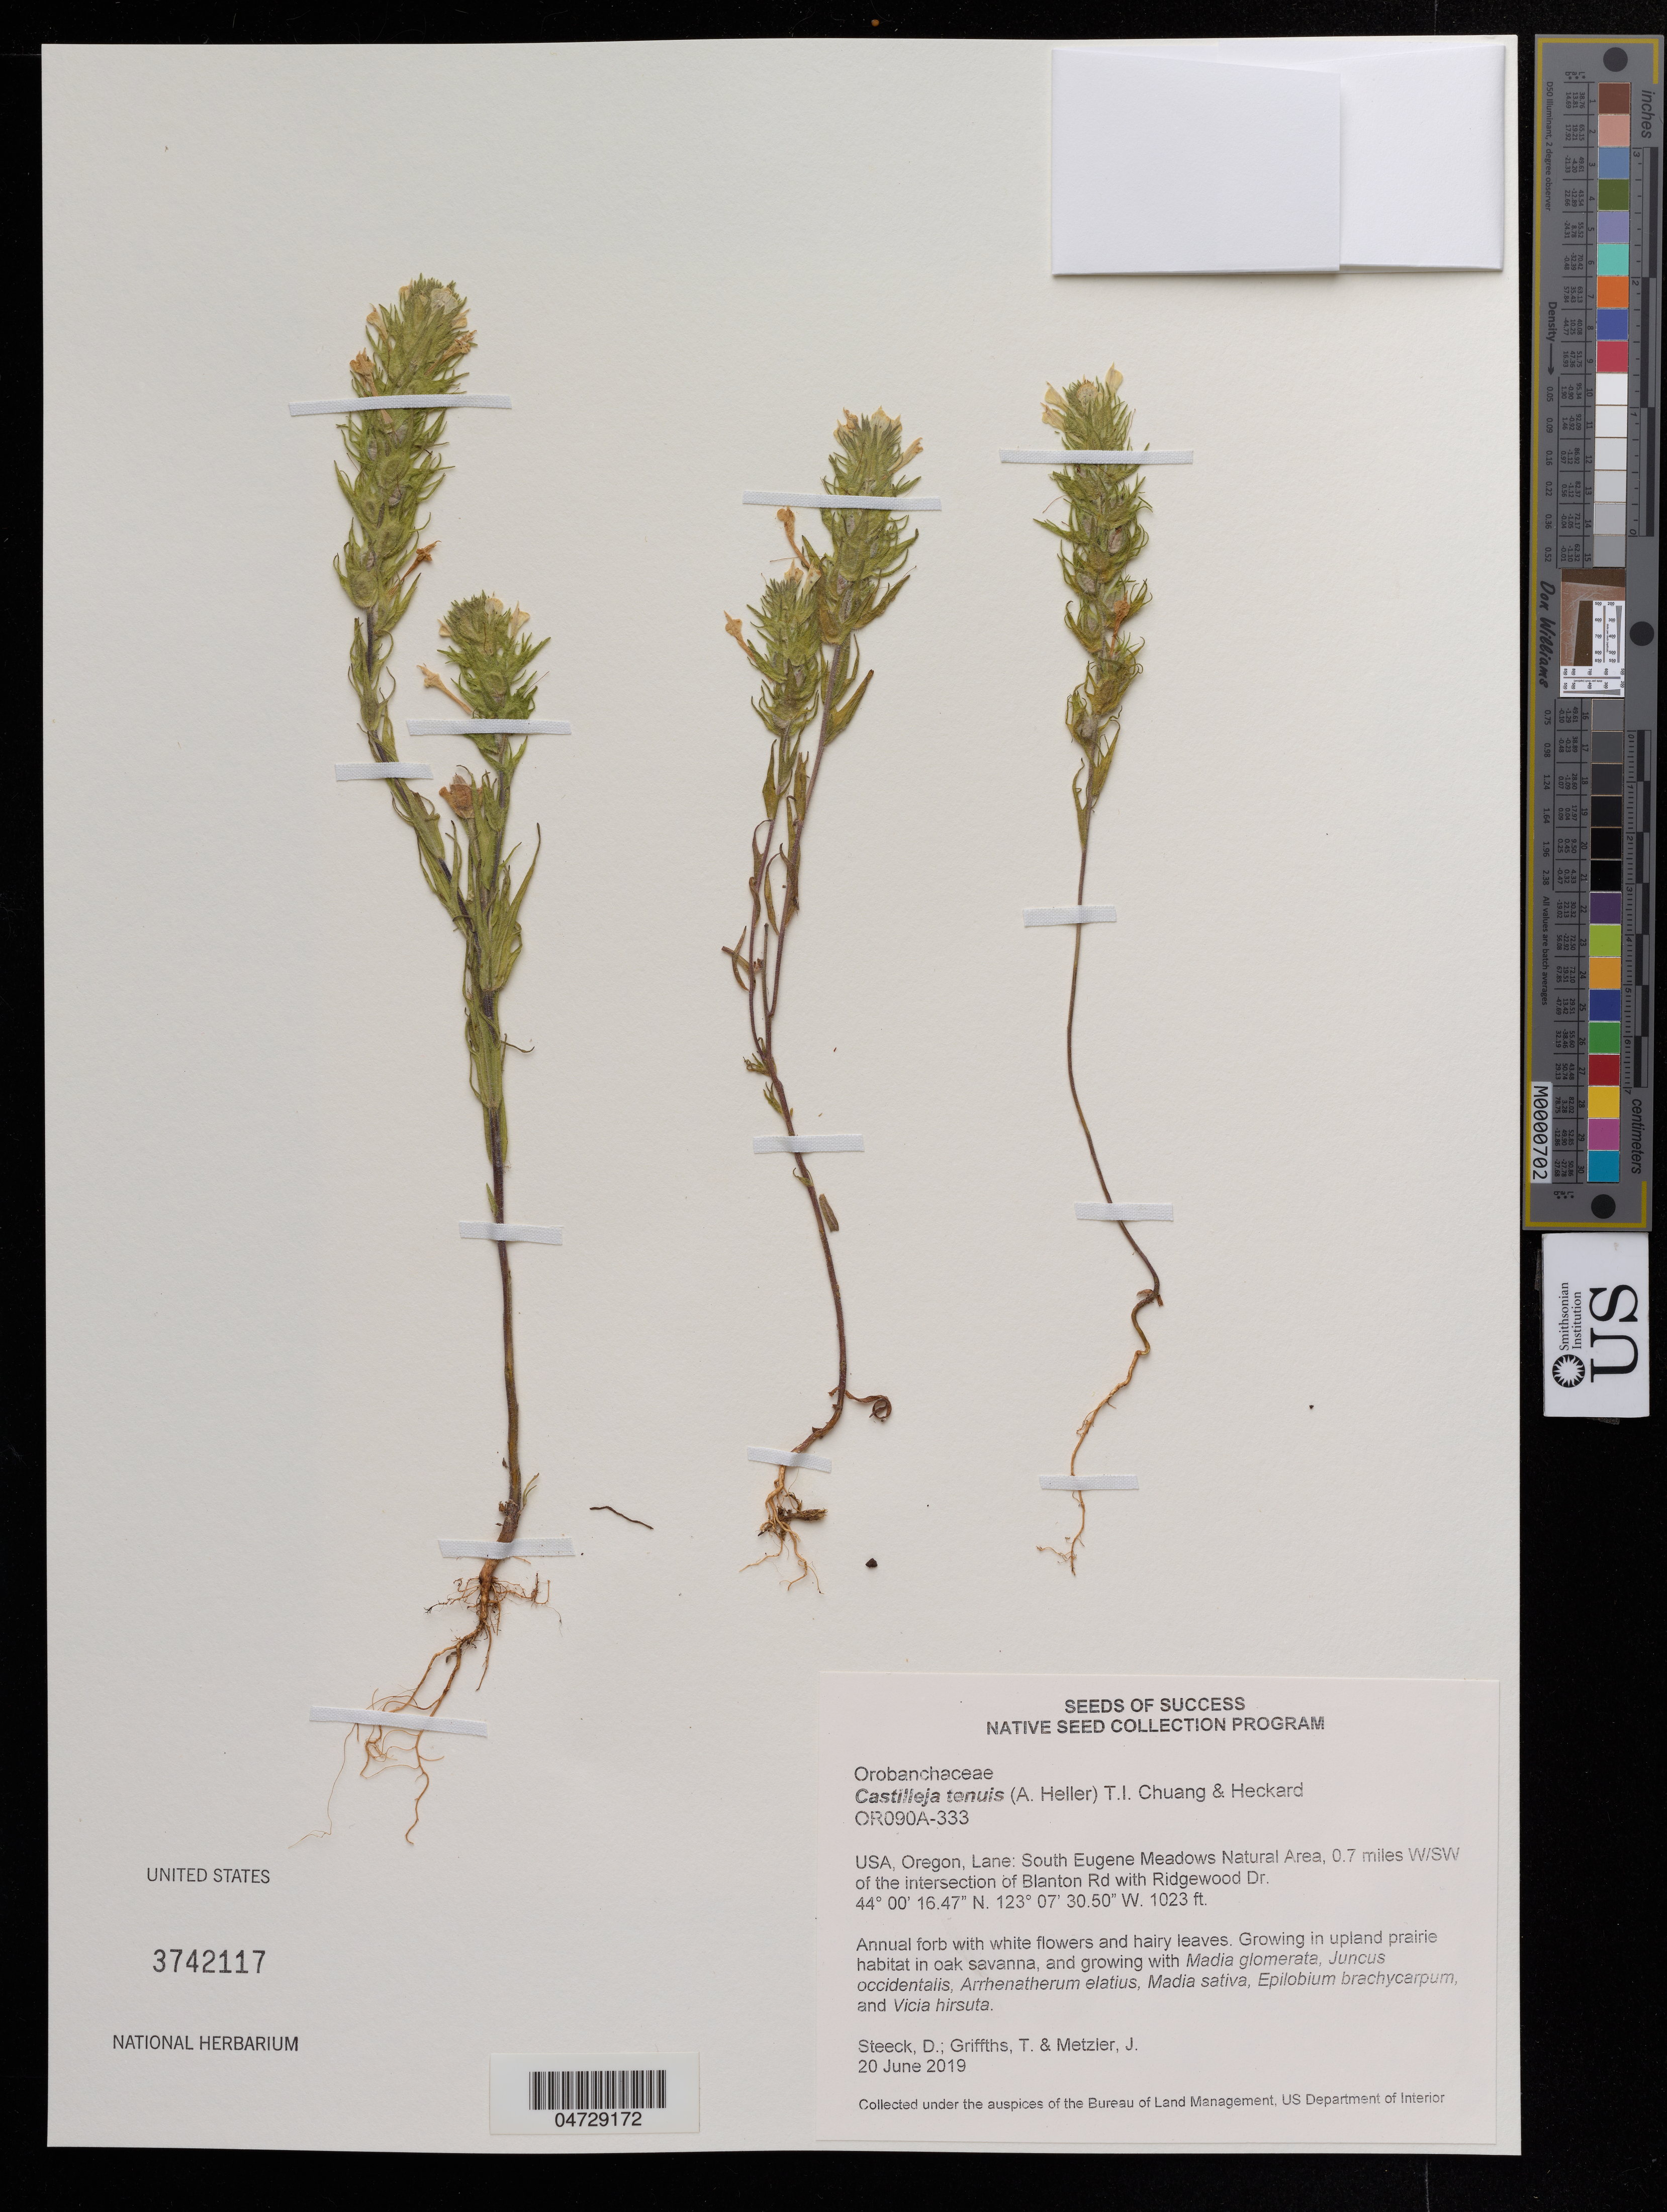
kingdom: Plantae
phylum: Tracheophyta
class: Magnoliopsida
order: Lamiales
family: Orobanchaceae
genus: Castilleja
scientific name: Castilleja tenuis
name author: (A. Heller) T.I. Chuang & Heckard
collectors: D. Steeck, T. Griffith & J. Metzler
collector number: OR090A-33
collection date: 2019-06-20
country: United States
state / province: Oregon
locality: Lane: South Eugene Meadows Natural Area, 0.7 miles W/SW of the intersection of Blanton Rd with Ridgewood Dr.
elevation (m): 312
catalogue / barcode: US 3742117